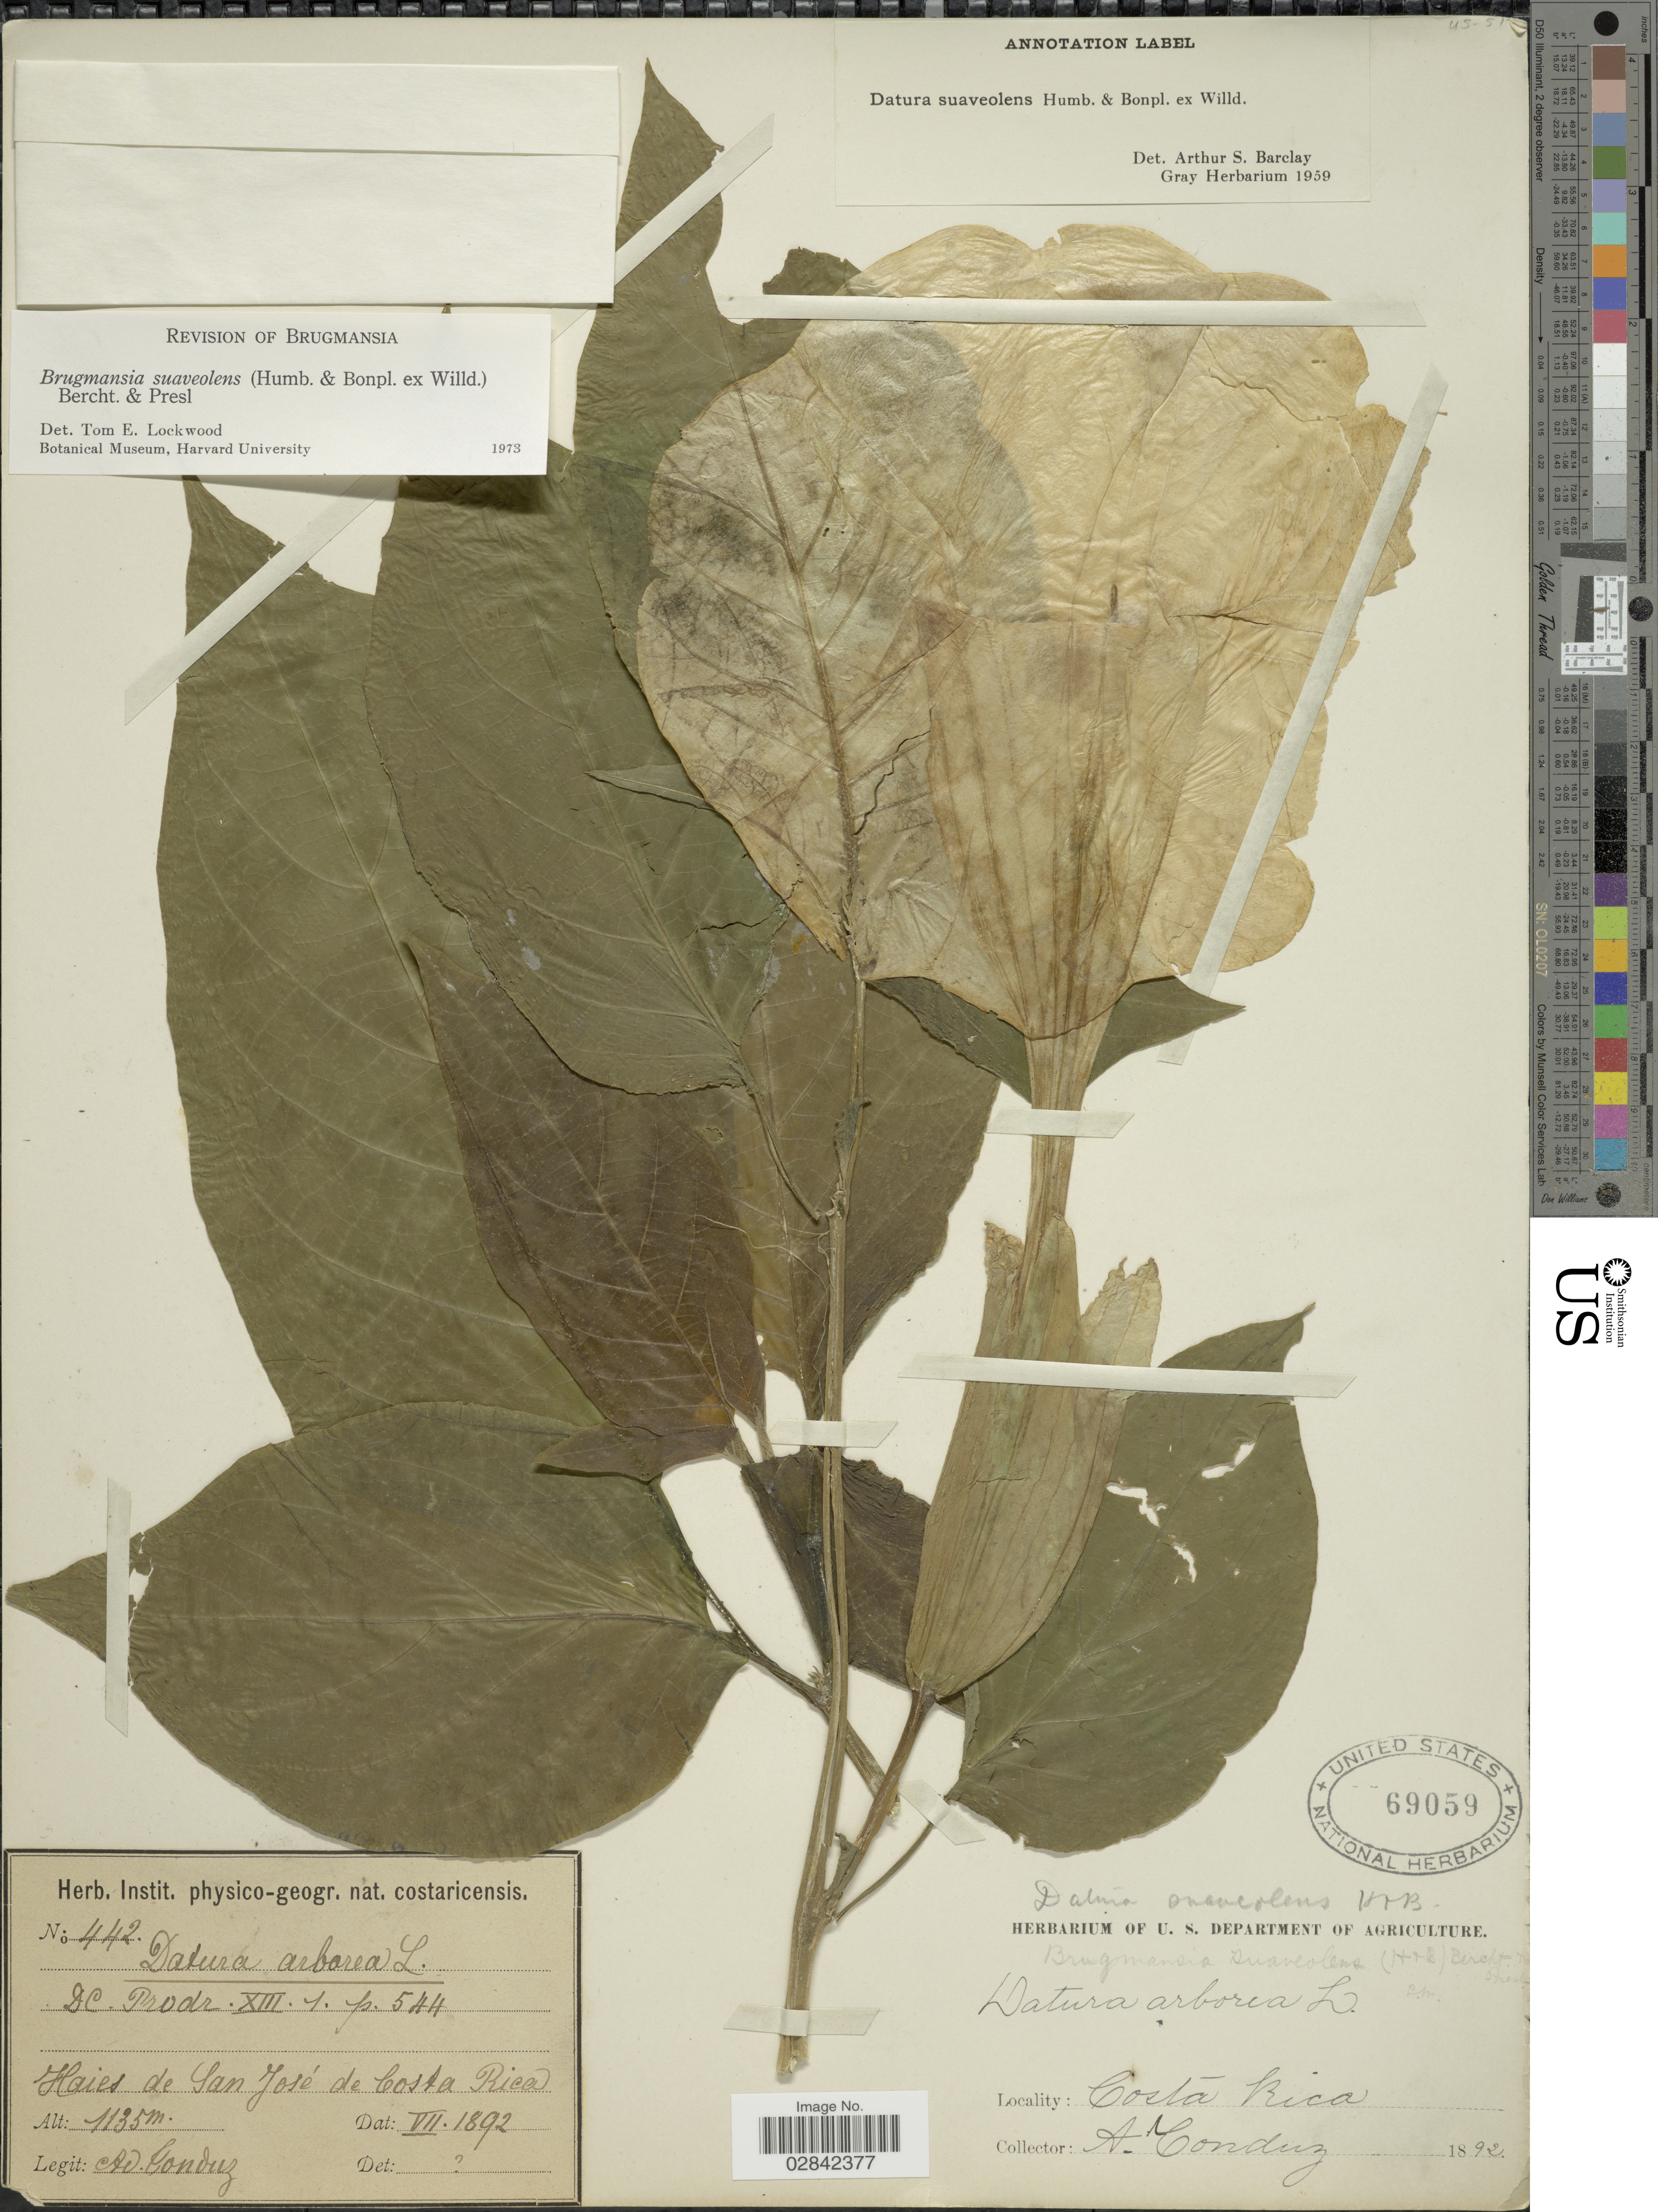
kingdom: Plantae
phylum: Tracheophyta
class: Magnoliopsida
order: Solanales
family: Solanaceae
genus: Brugmansia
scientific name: Brugmansia suaveolens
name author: (Humb. & Bonpl. ex Willd.) Brecht. & J. Presl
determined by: Lockwood, T. E.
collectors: A. Tonduz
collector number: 442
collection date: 1892-07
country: Costa Rica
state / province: San José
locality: Haies de San José de Costa Rica.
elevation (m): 1135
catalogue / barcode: US 69059